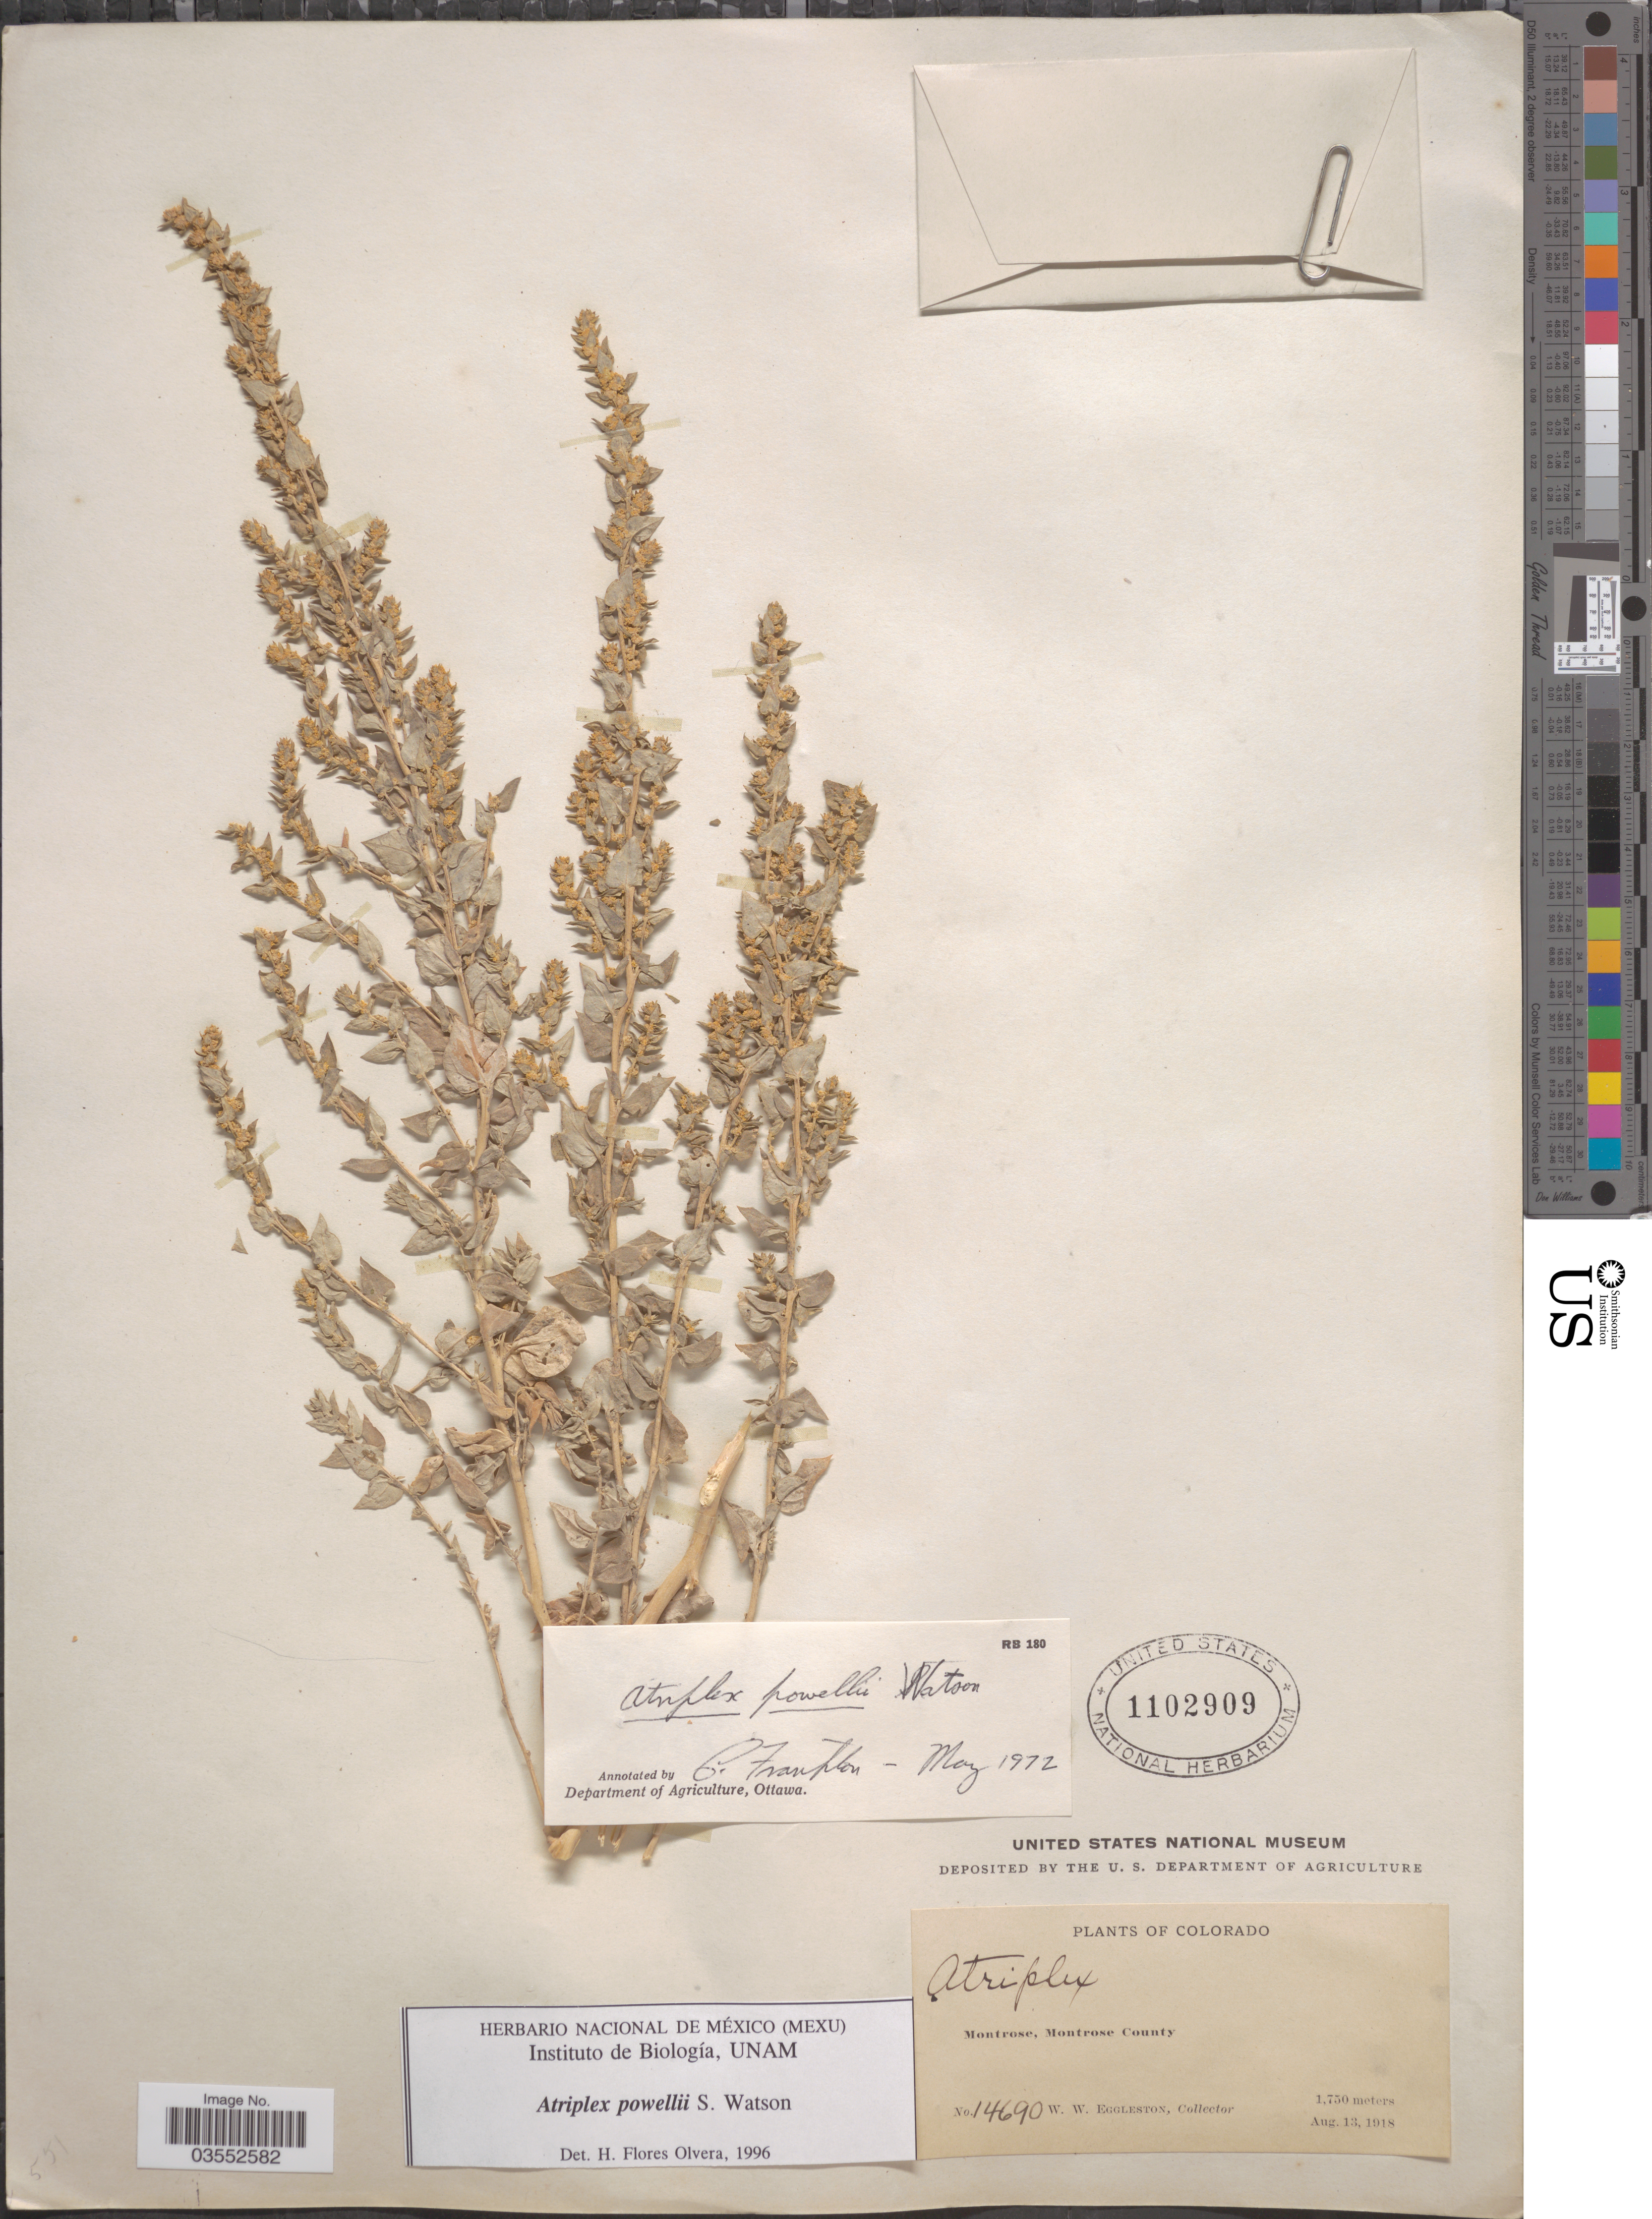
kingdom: Plantae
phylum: Tracheophyta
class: Magnoliopsida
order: Caryophyllales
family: Amaranthaceae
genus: Atriplex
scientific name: Atriplex powellii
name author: S. Watson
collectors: W. W. Eggleston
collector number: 14690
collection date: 1918-08-13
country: United States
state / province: Colorado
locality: Montrose, Montrose County.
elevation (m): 1750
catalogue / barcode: US 1102909